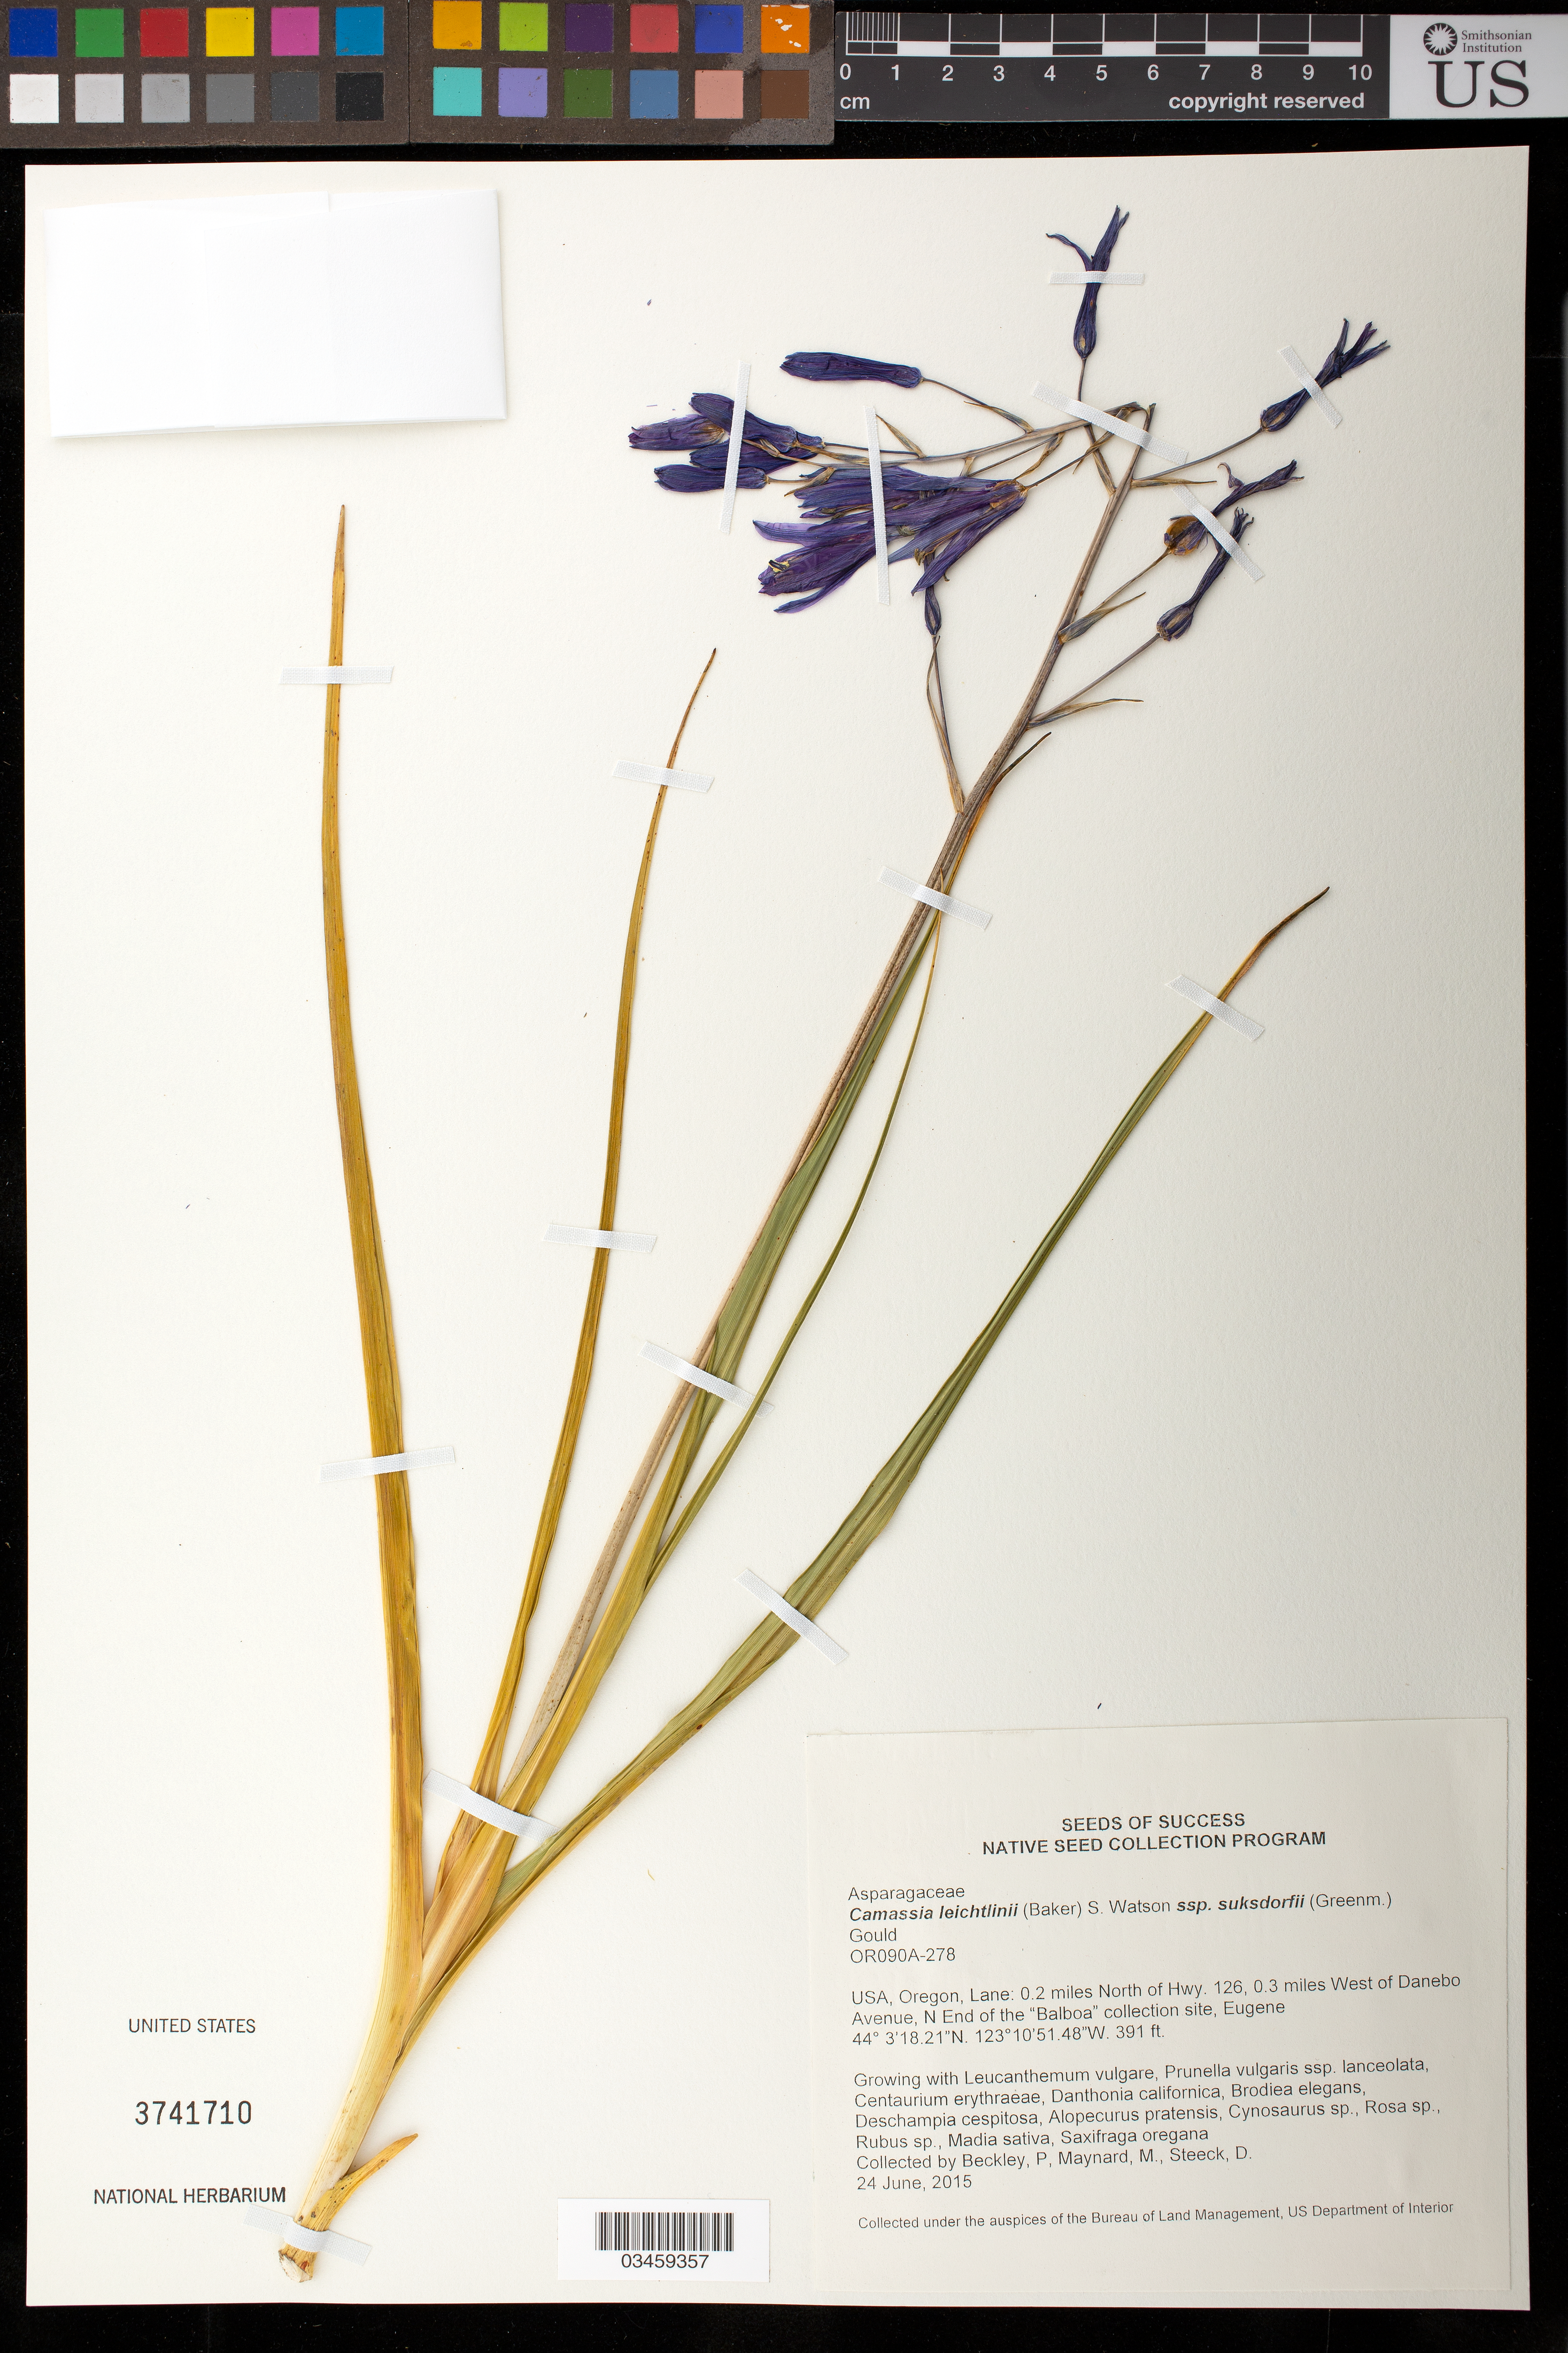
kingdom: Plantae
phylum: Tracheophyta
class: Liliopsida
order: Asparagales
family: Asparagaceae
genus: Camassia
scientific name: Camassia leichtlinii subsp. suksdorfii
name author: (Greenm.) Gould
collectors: P. Beckley, M. Maynard & D. Steeck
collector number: OR090A-278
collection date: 2015-06-24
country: United States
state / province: Oregon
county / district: Lane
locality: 0.2 mi. N of Hwy 126, 0.3 mi. W of Danebo Avenue, N End of the "Balboa" collection site, Eugene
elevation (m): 119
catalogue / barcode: US 3741710